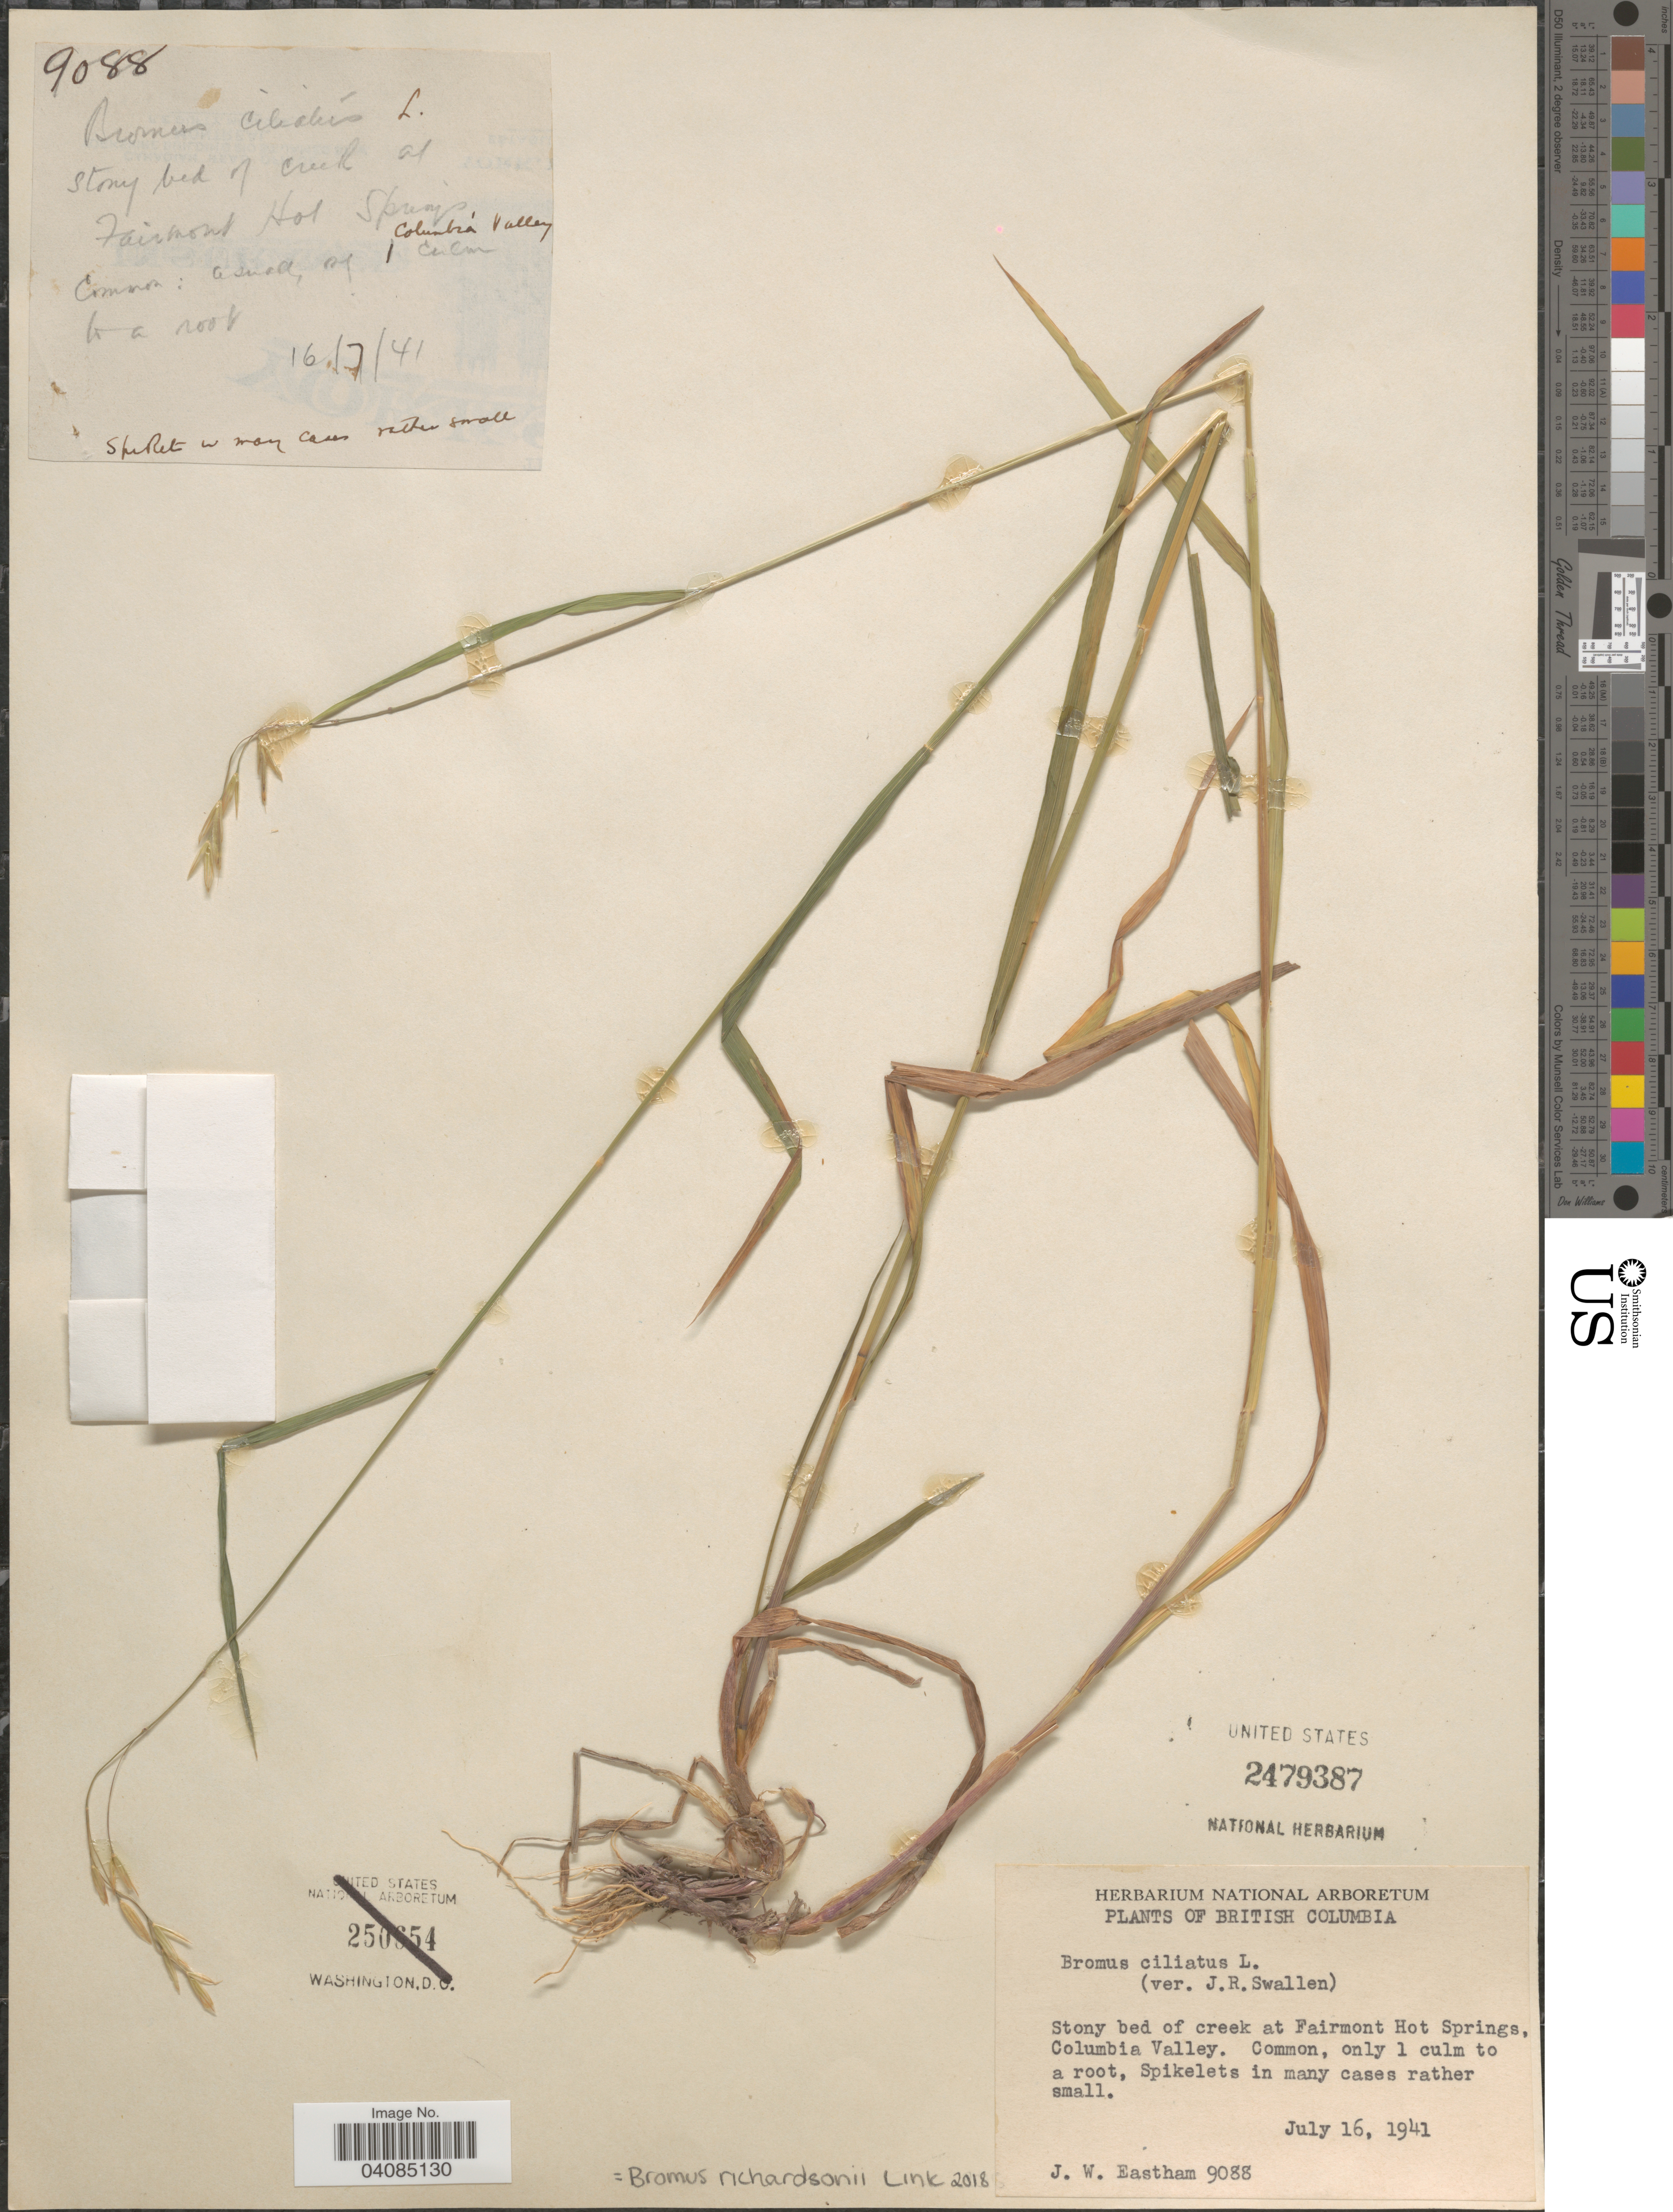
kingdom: Plantae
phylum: Tracheophyta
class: Liliopsida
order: Poales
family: Poaceae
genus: Bromus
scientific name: Bromus richardsonii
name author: Link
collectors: J. Eastham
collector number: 9088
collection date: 1941-07-16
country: Canada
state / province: British Columbia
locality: Stony bed of creek at Fairmont Hot Springs, Columbia Valley.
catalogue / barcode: US 2479387